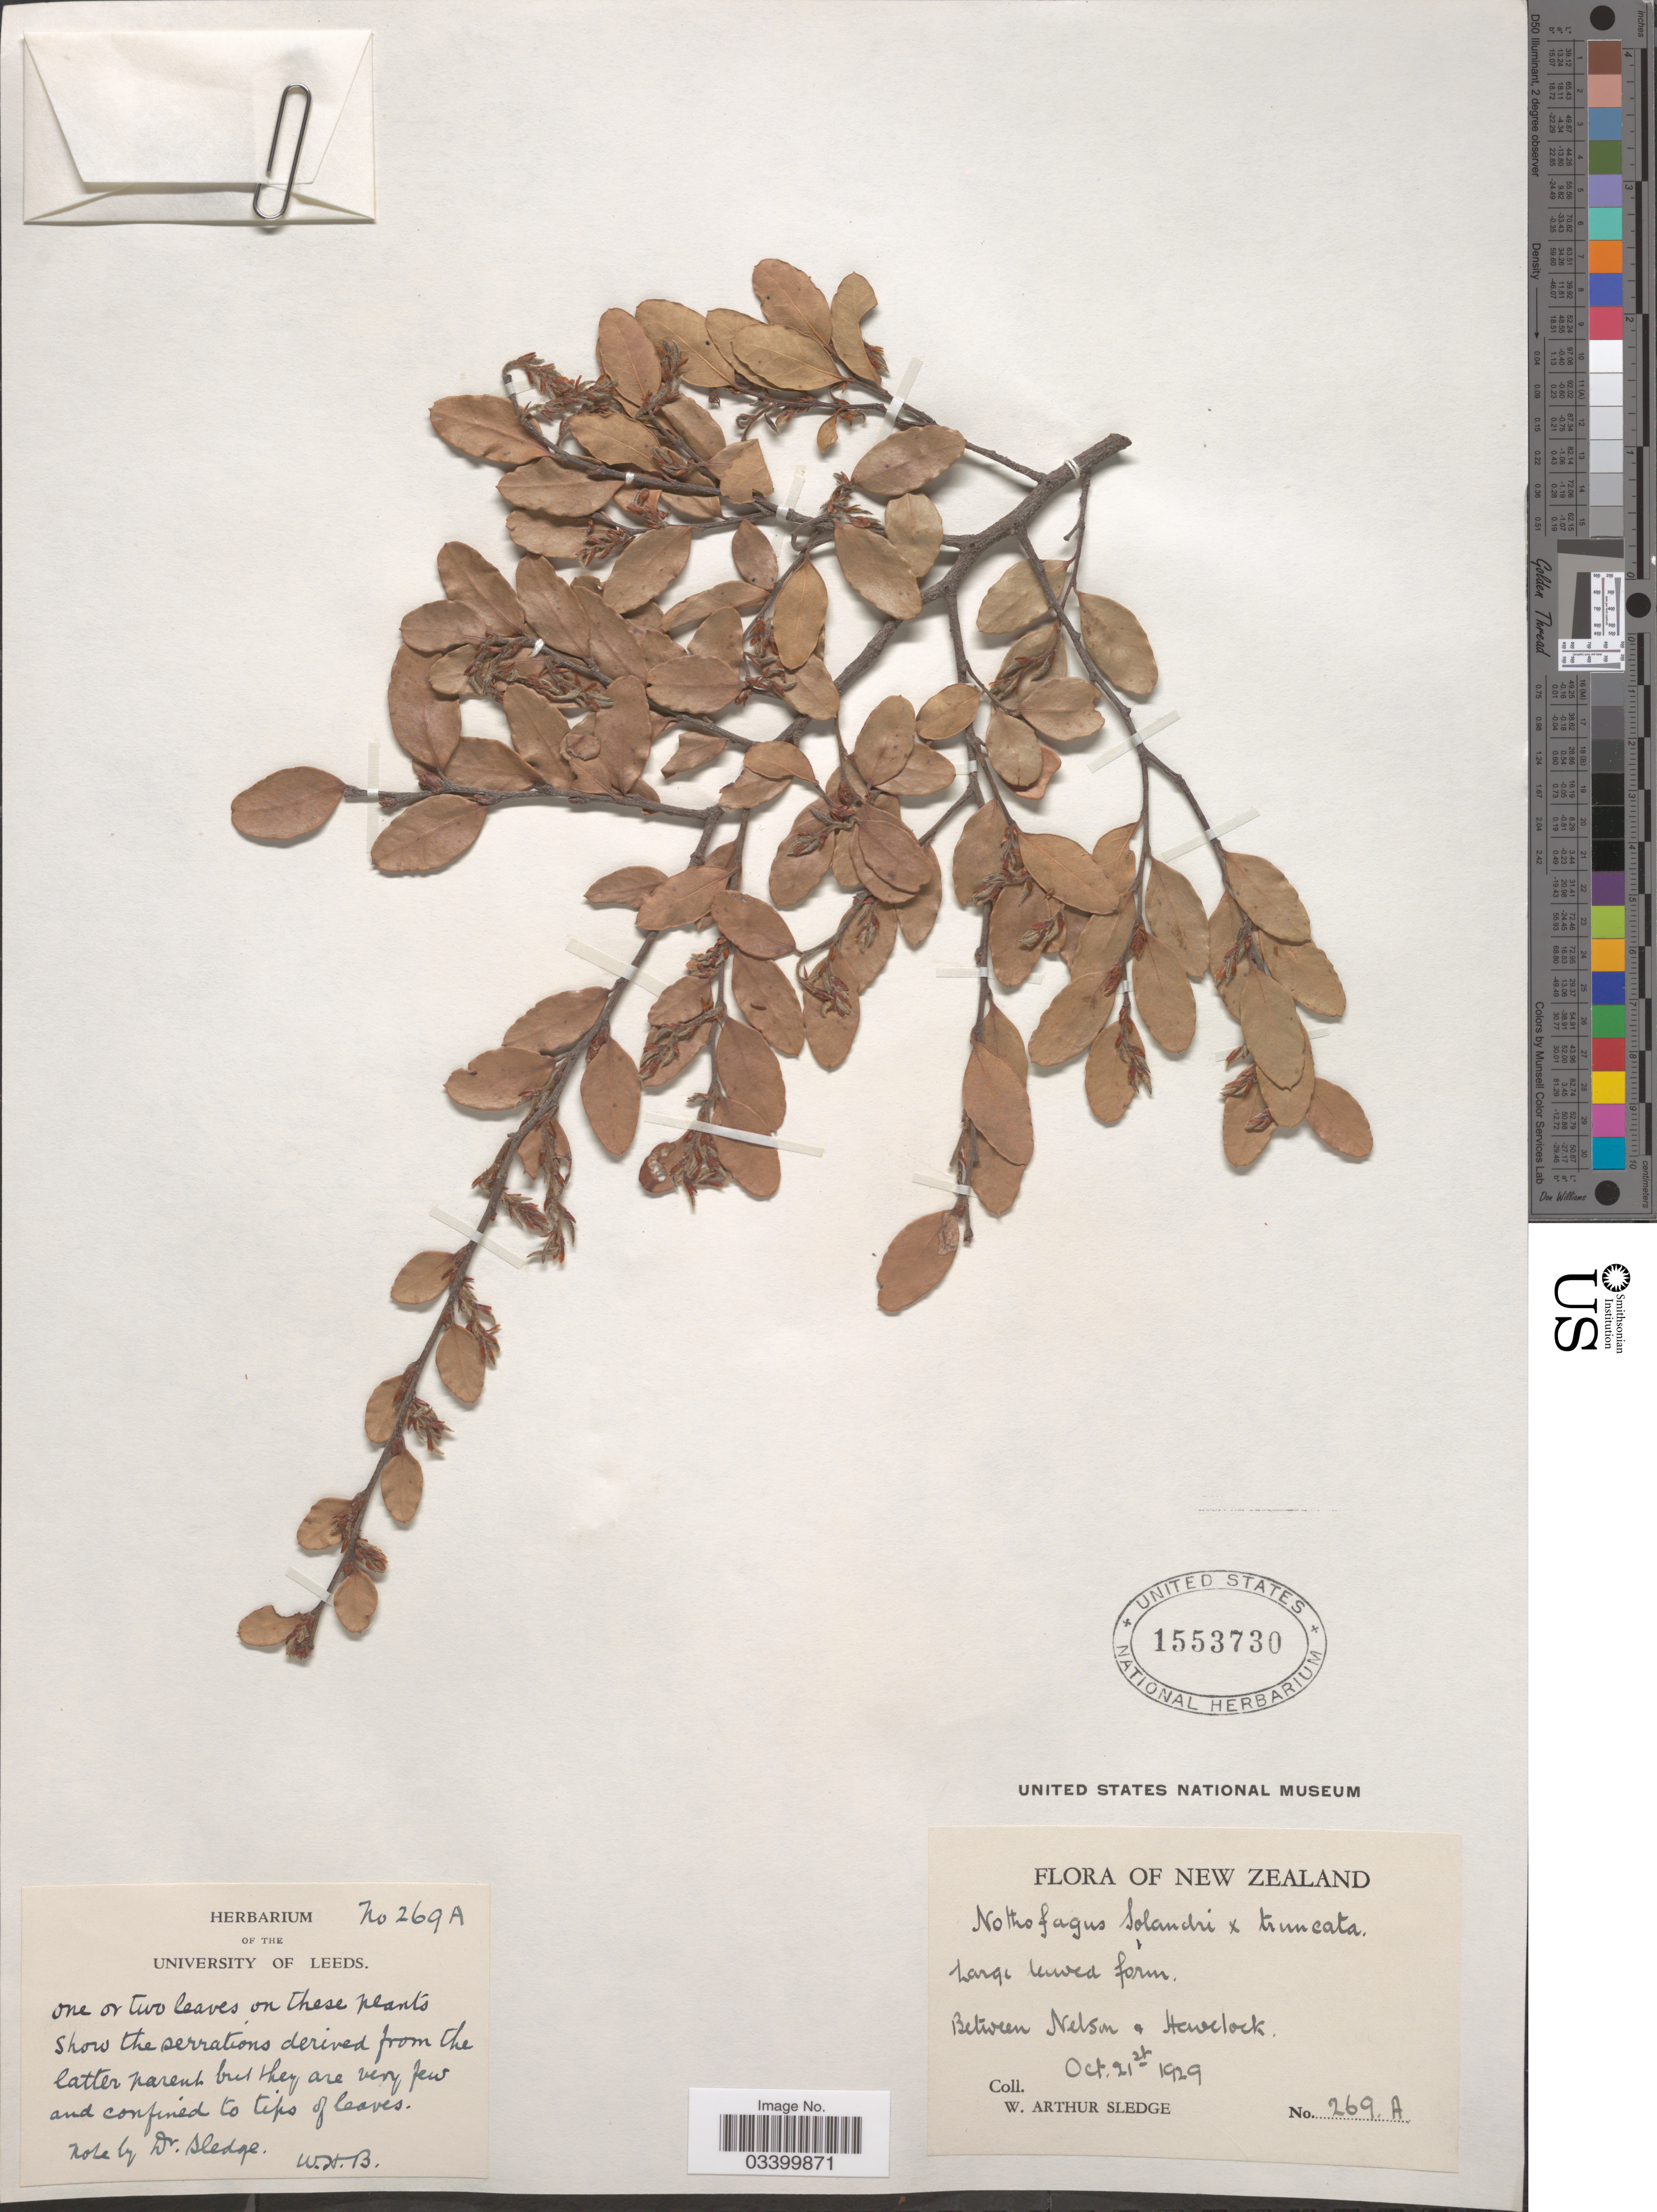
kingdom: Plantae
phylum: Tracheophyta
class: Magnoliopsida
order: Fagales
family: Nothofagaceae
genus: Nothofagus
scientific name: Nothofagus solandri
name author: (Hook. f.) Oerst.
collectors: W. A. Sledge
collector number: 269A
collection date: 1929-10-21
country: New Zealand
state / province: Nelson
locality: Between Nelson & Havelock.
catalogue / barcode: US 1553730